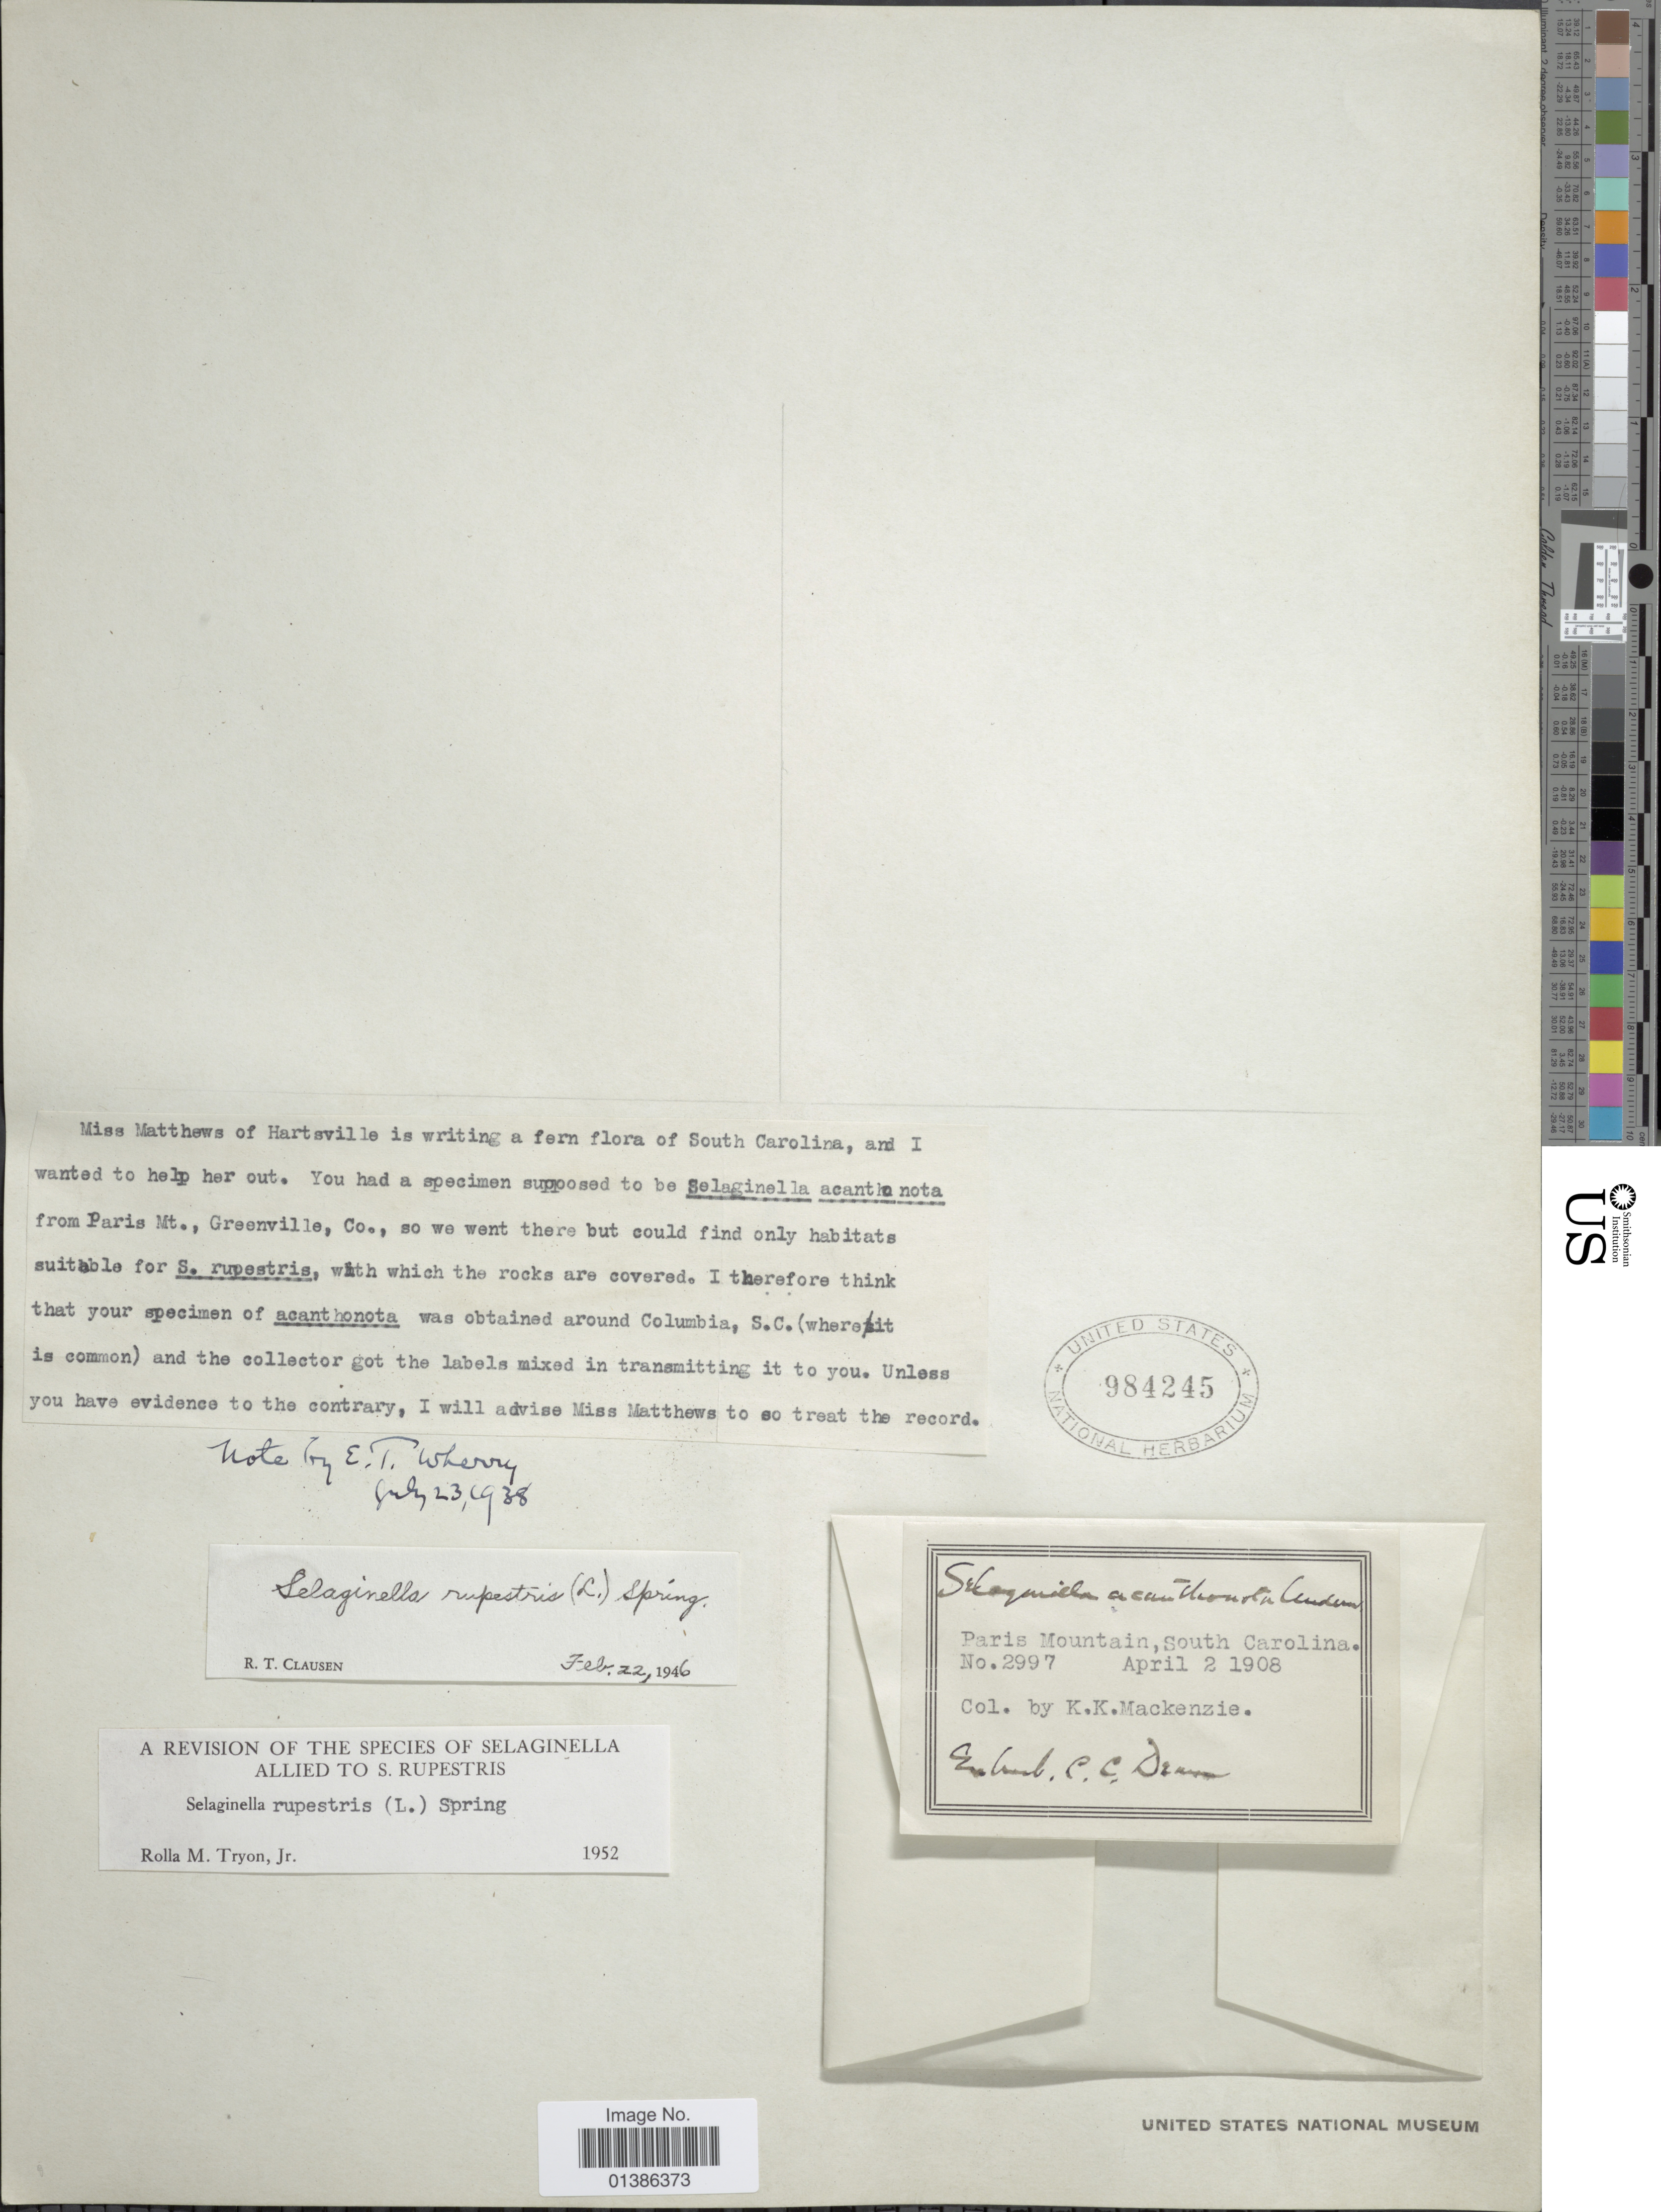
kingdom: Plantae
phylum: Tracheophyta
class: Lycopodiopsida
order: Selaginellales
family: Selaginellaceae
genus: Selaginella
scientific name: Selaginella rupestris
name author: (L.) Spring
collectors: K. K. Mackenzie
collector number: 2997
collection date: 1908-04-02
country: United States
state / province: South Carolina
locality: Paris Mountain.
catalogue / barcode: US 984245